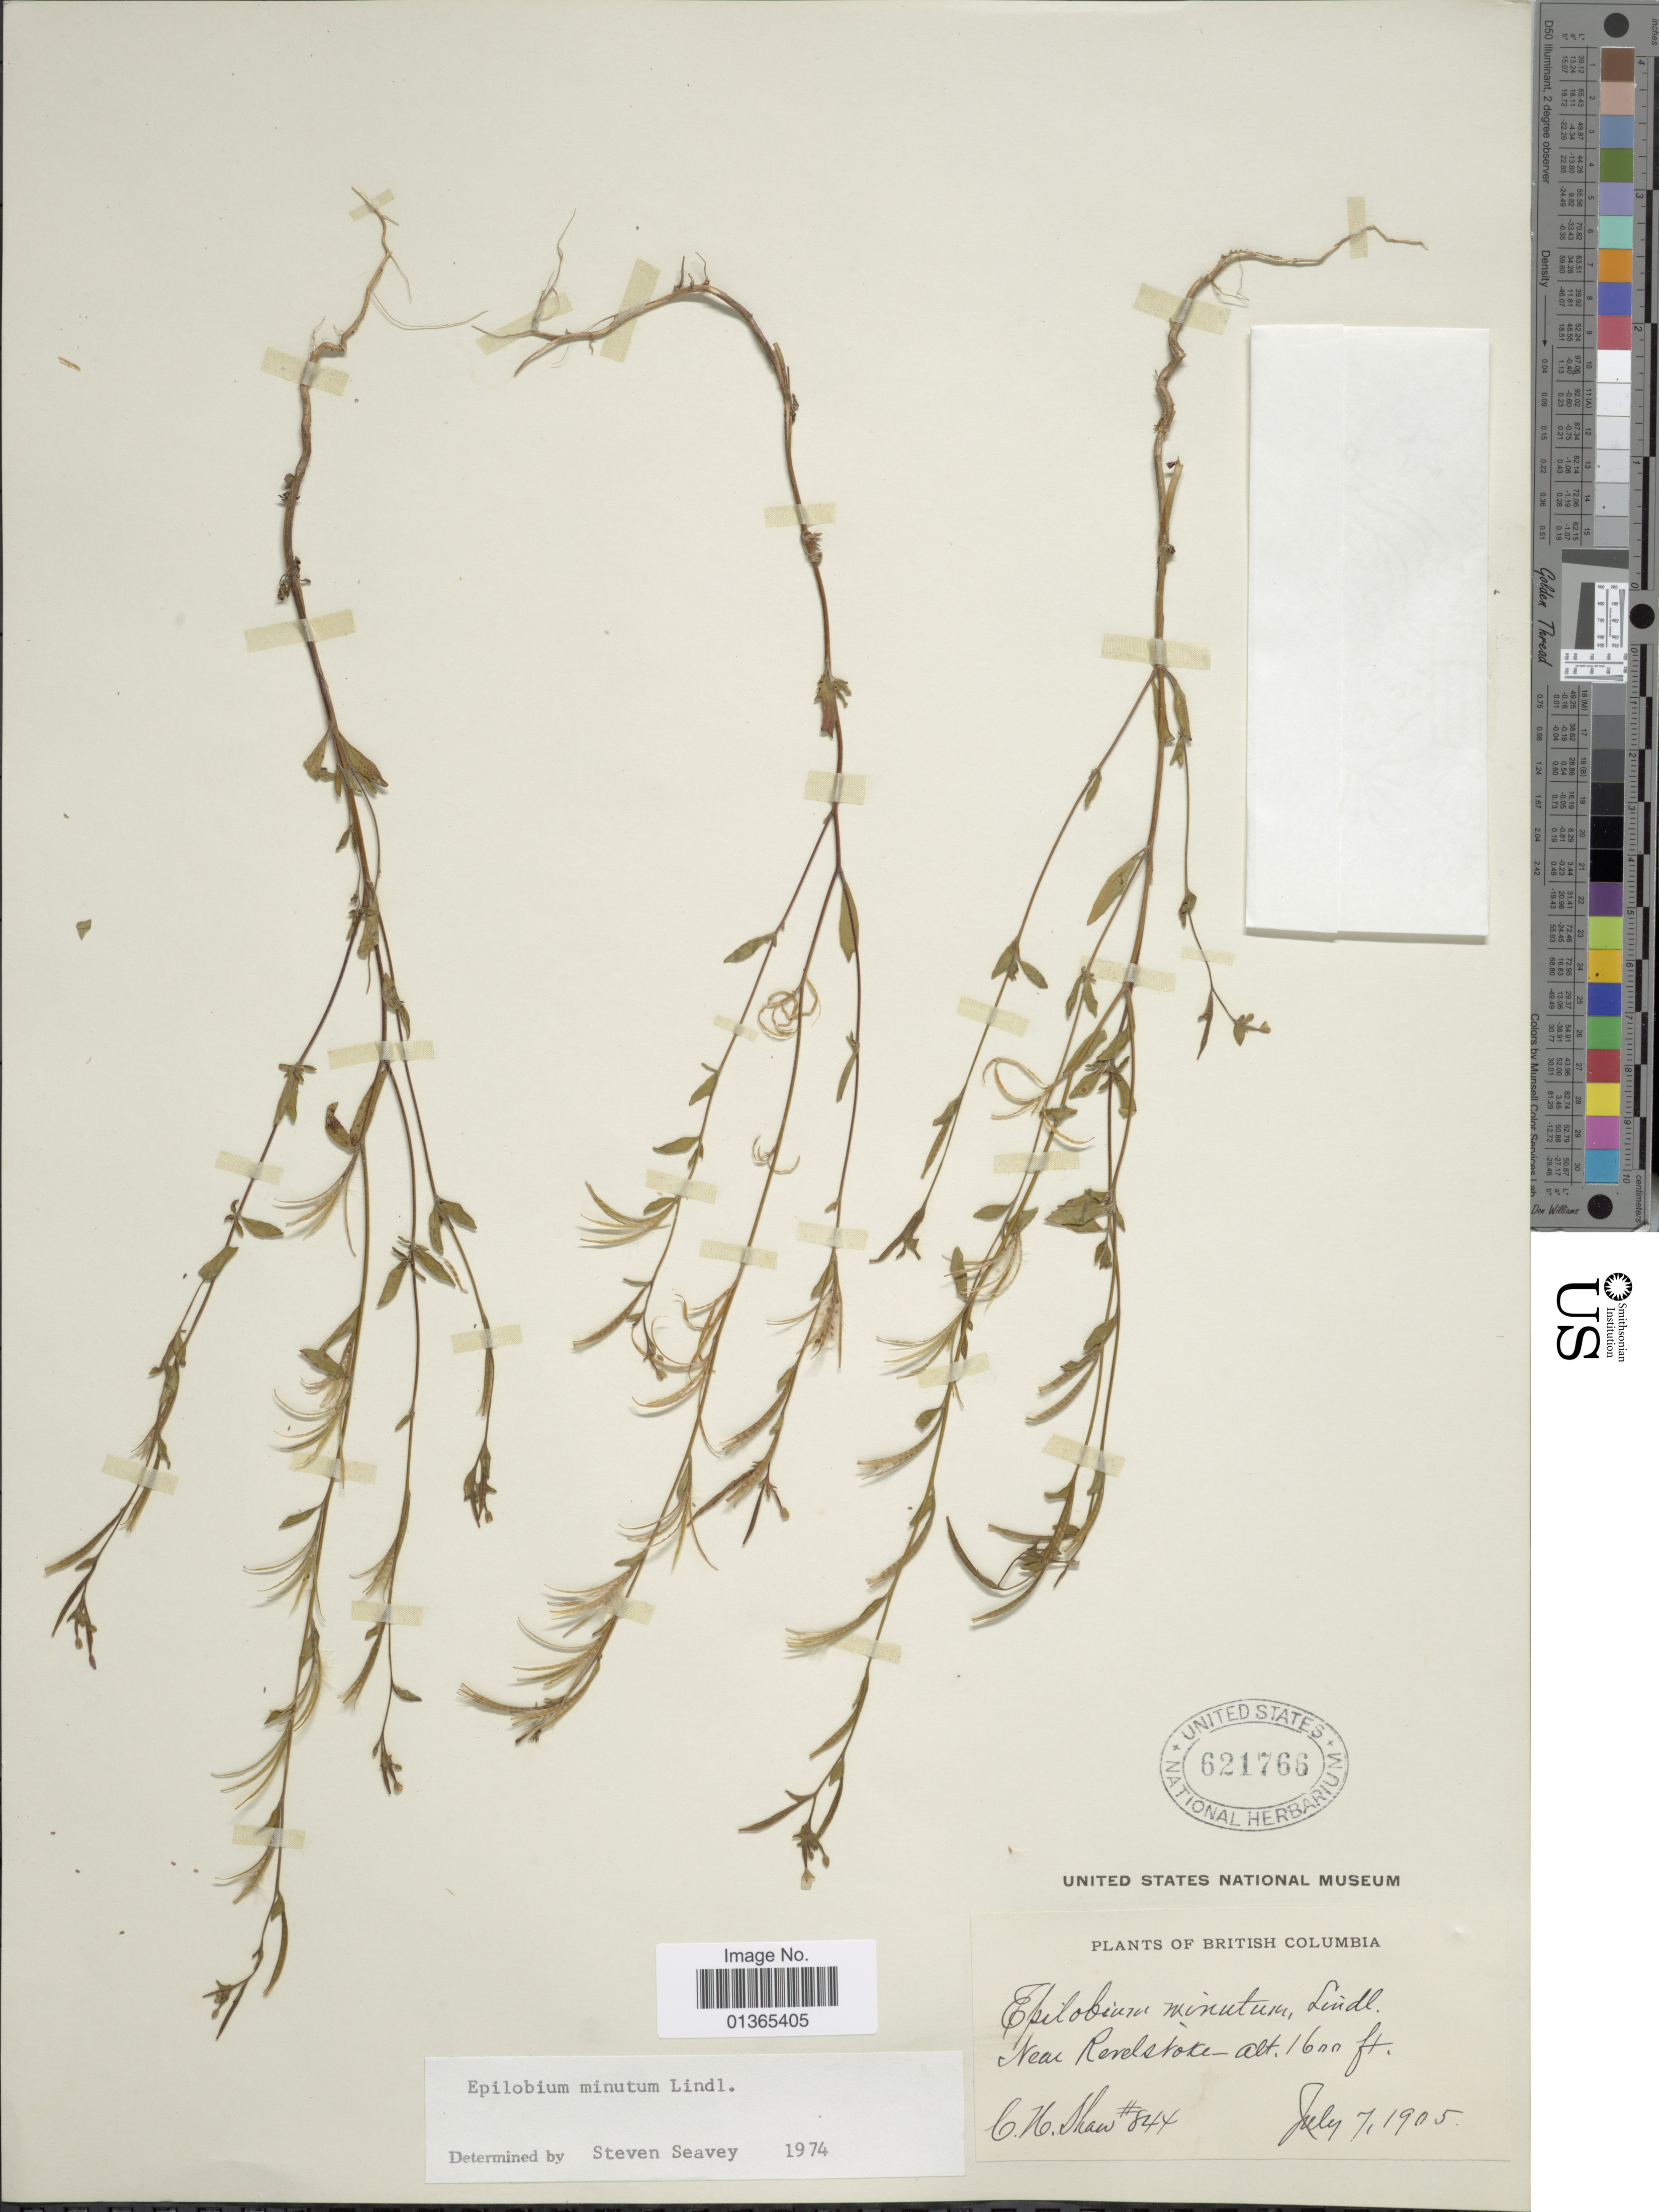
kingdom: Plantae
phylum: Tracheophyta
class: Magnoliopsida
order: Myrtales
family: Onagraceae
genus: Epilobium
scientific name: Epilobium minutum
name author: Lindl. ex Lehm.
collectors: C. H. Shaw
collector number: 844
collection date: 1905-07-07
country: Canada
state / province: British Columbia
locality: Near Revelstoke.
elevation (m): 488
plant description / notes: No precise locality correction needed.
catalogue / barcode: US 621766